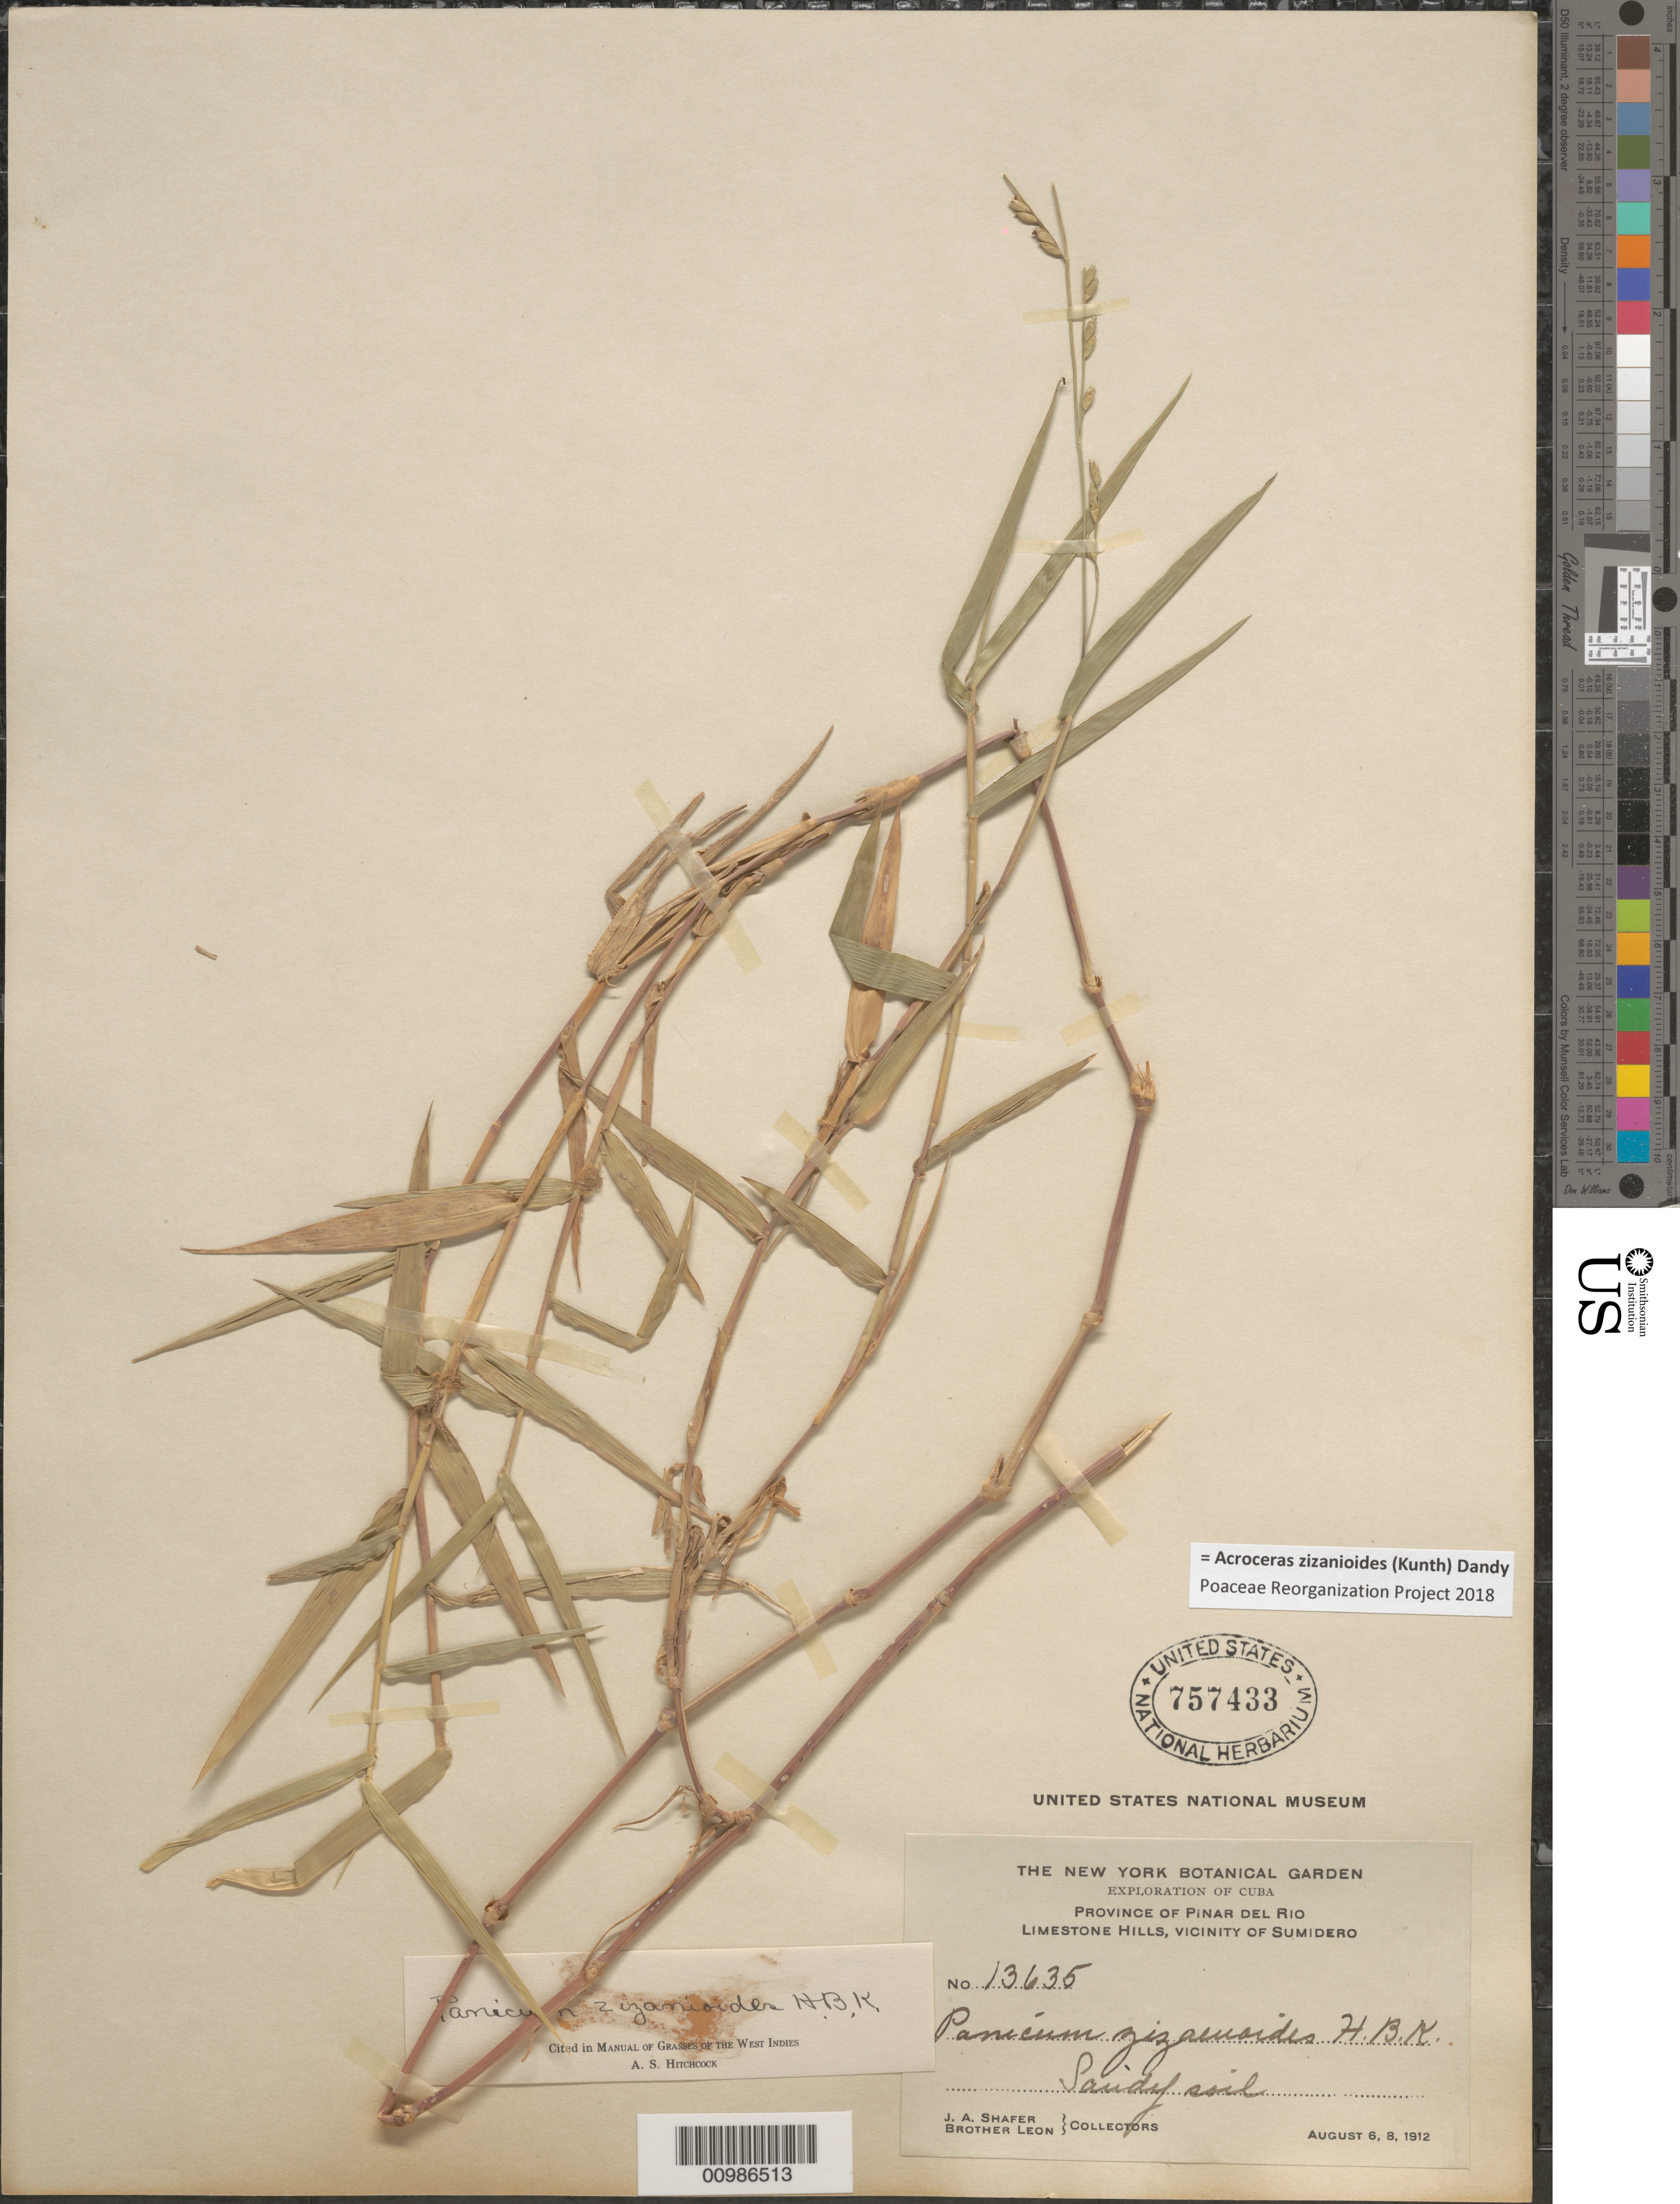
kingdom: Plantae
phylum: Tracheophyta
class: Liliopsida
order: Poales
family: Poaceae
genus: Acroceras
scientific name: Acroceras zizanioides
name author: (Kunth) Dandy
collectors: J. A. Shafer & Bro. León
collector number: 13635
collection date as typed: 06 Aug 1912 and 08 Aug 1912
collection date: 1912-08-06,1912-08-08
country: Cuba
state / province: Pinar del Rio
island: Cuba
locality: Vicinity of Sumidero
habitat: Limestone Hills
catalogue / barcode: US 757433